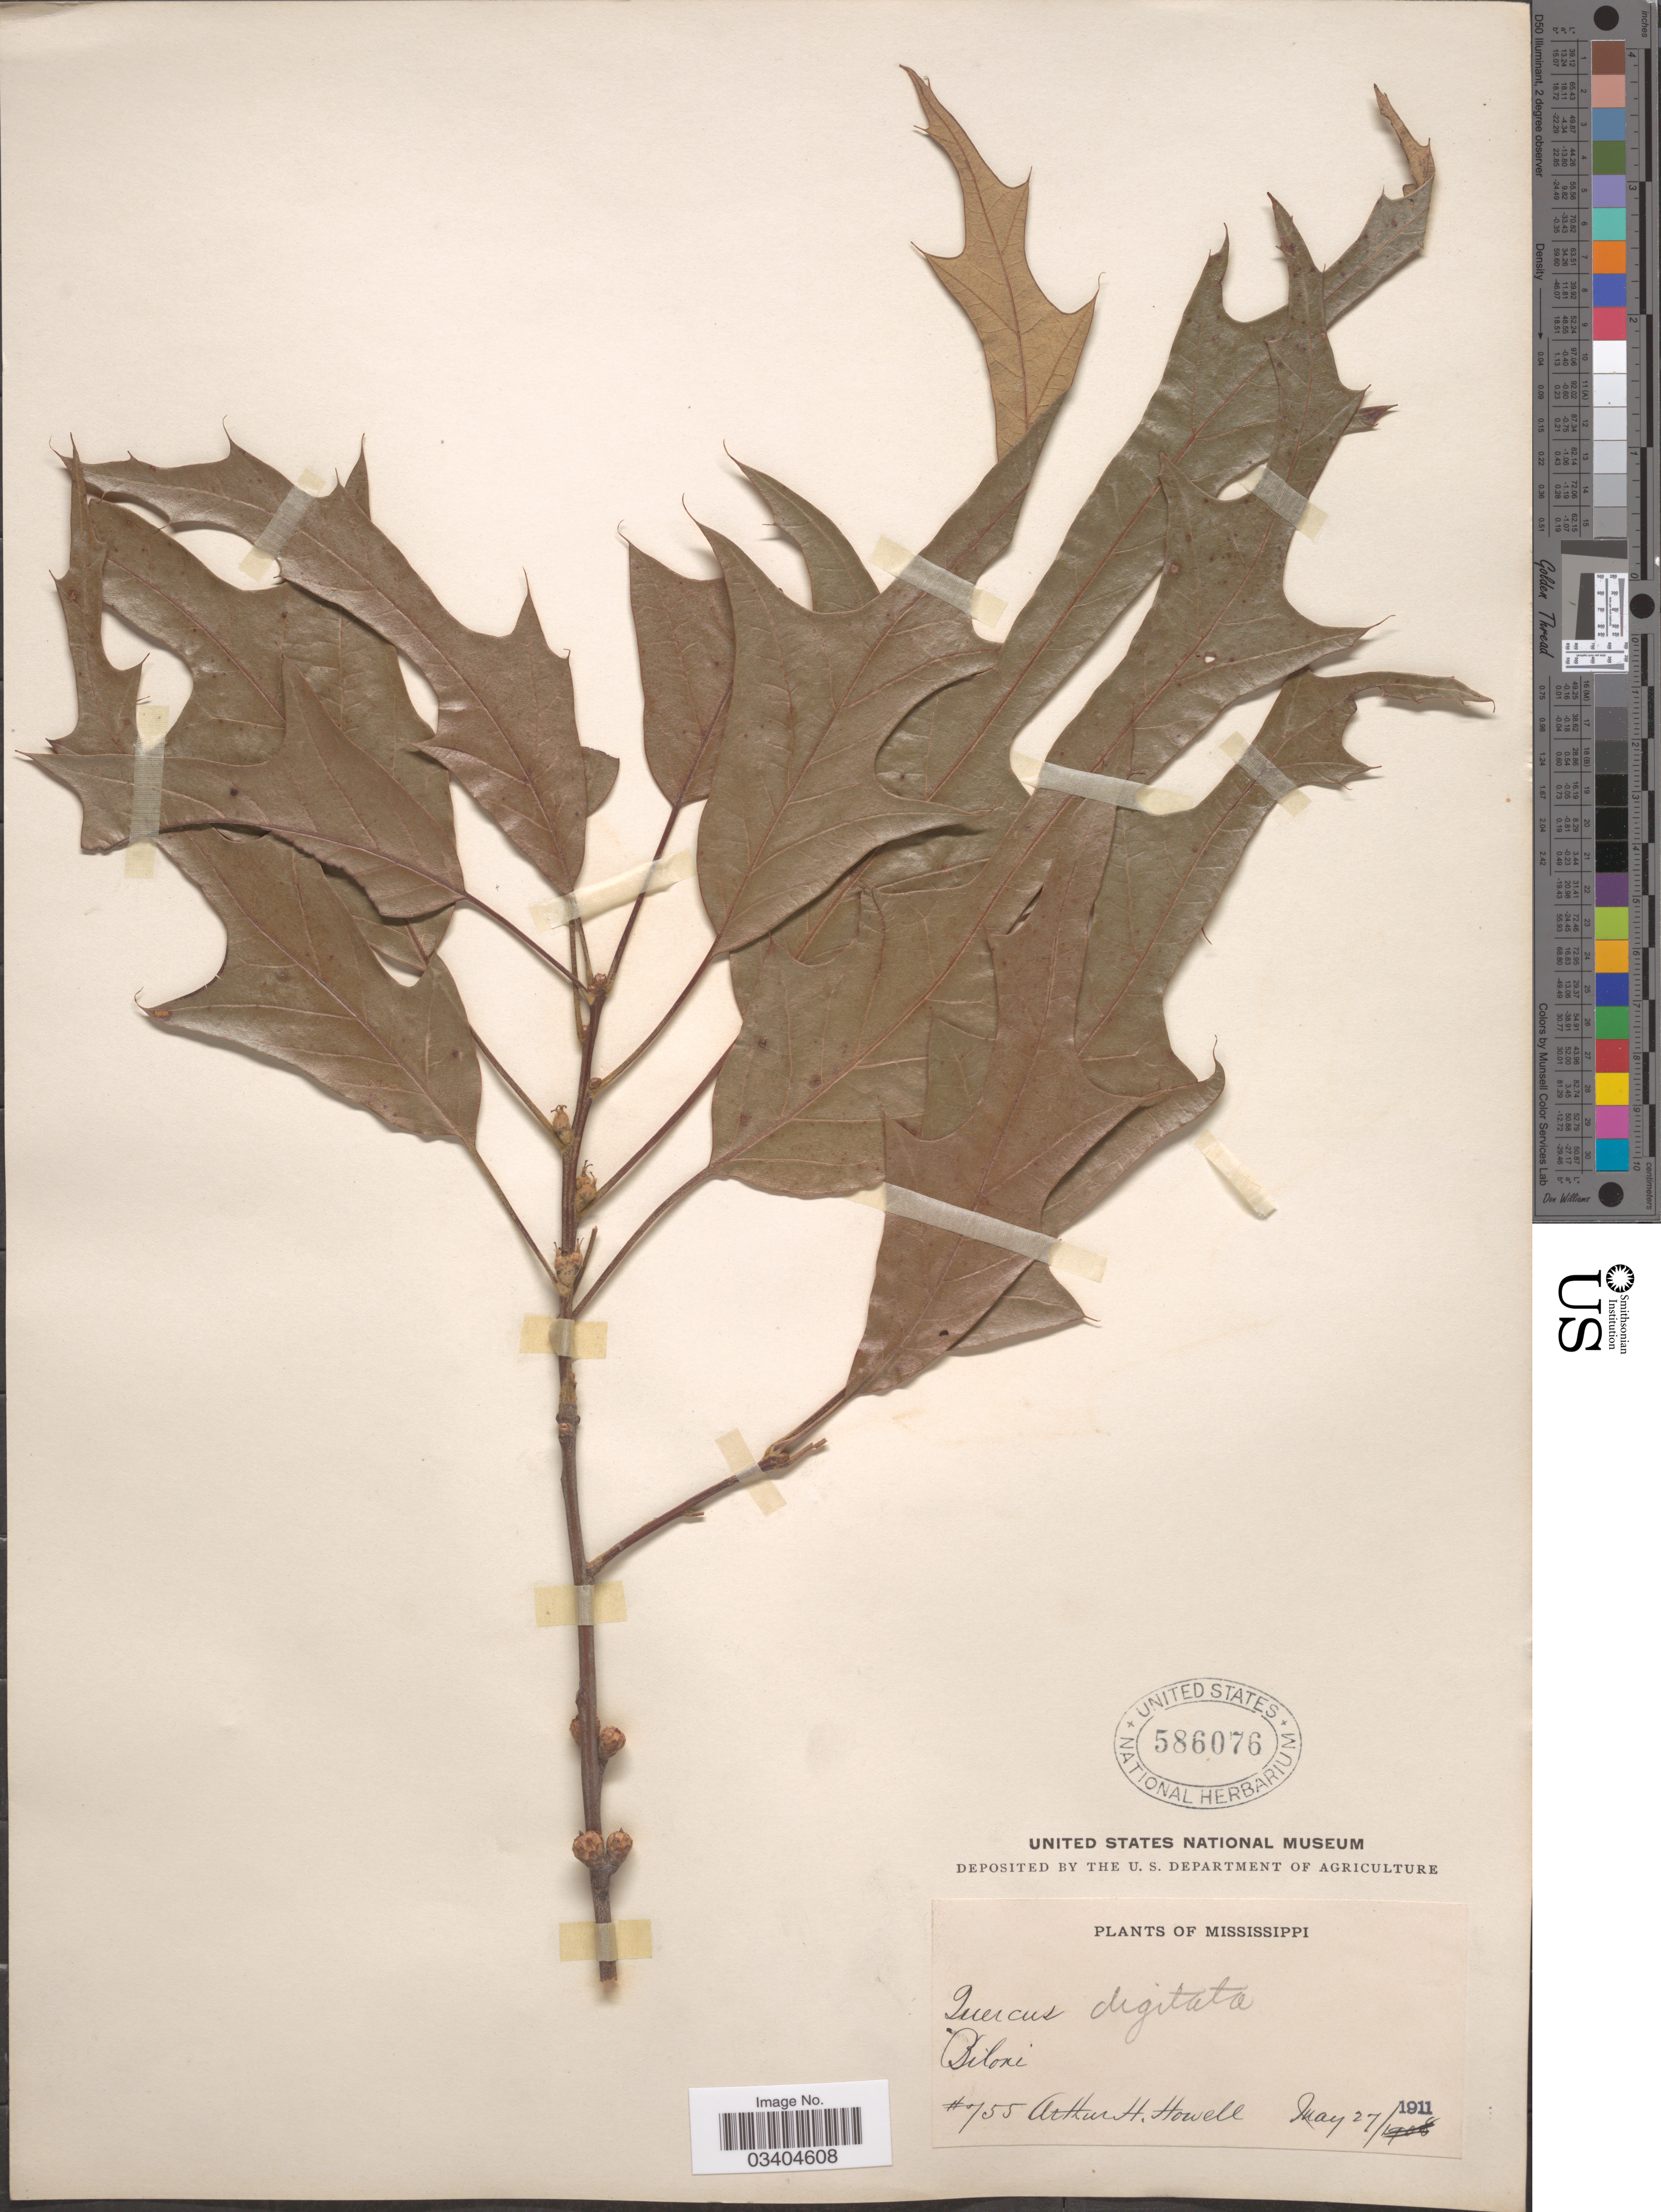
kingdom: Plantae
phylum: Tracheophyta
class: Magnoliopsida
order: Fagales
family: Fagaceae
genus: Quercus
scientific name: Quercus falcata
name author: Michx.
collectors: A. H. Howell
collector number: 755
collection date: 1911-05-27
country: United States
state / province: Mississippi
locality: Biloxi.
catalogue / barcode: US 586076